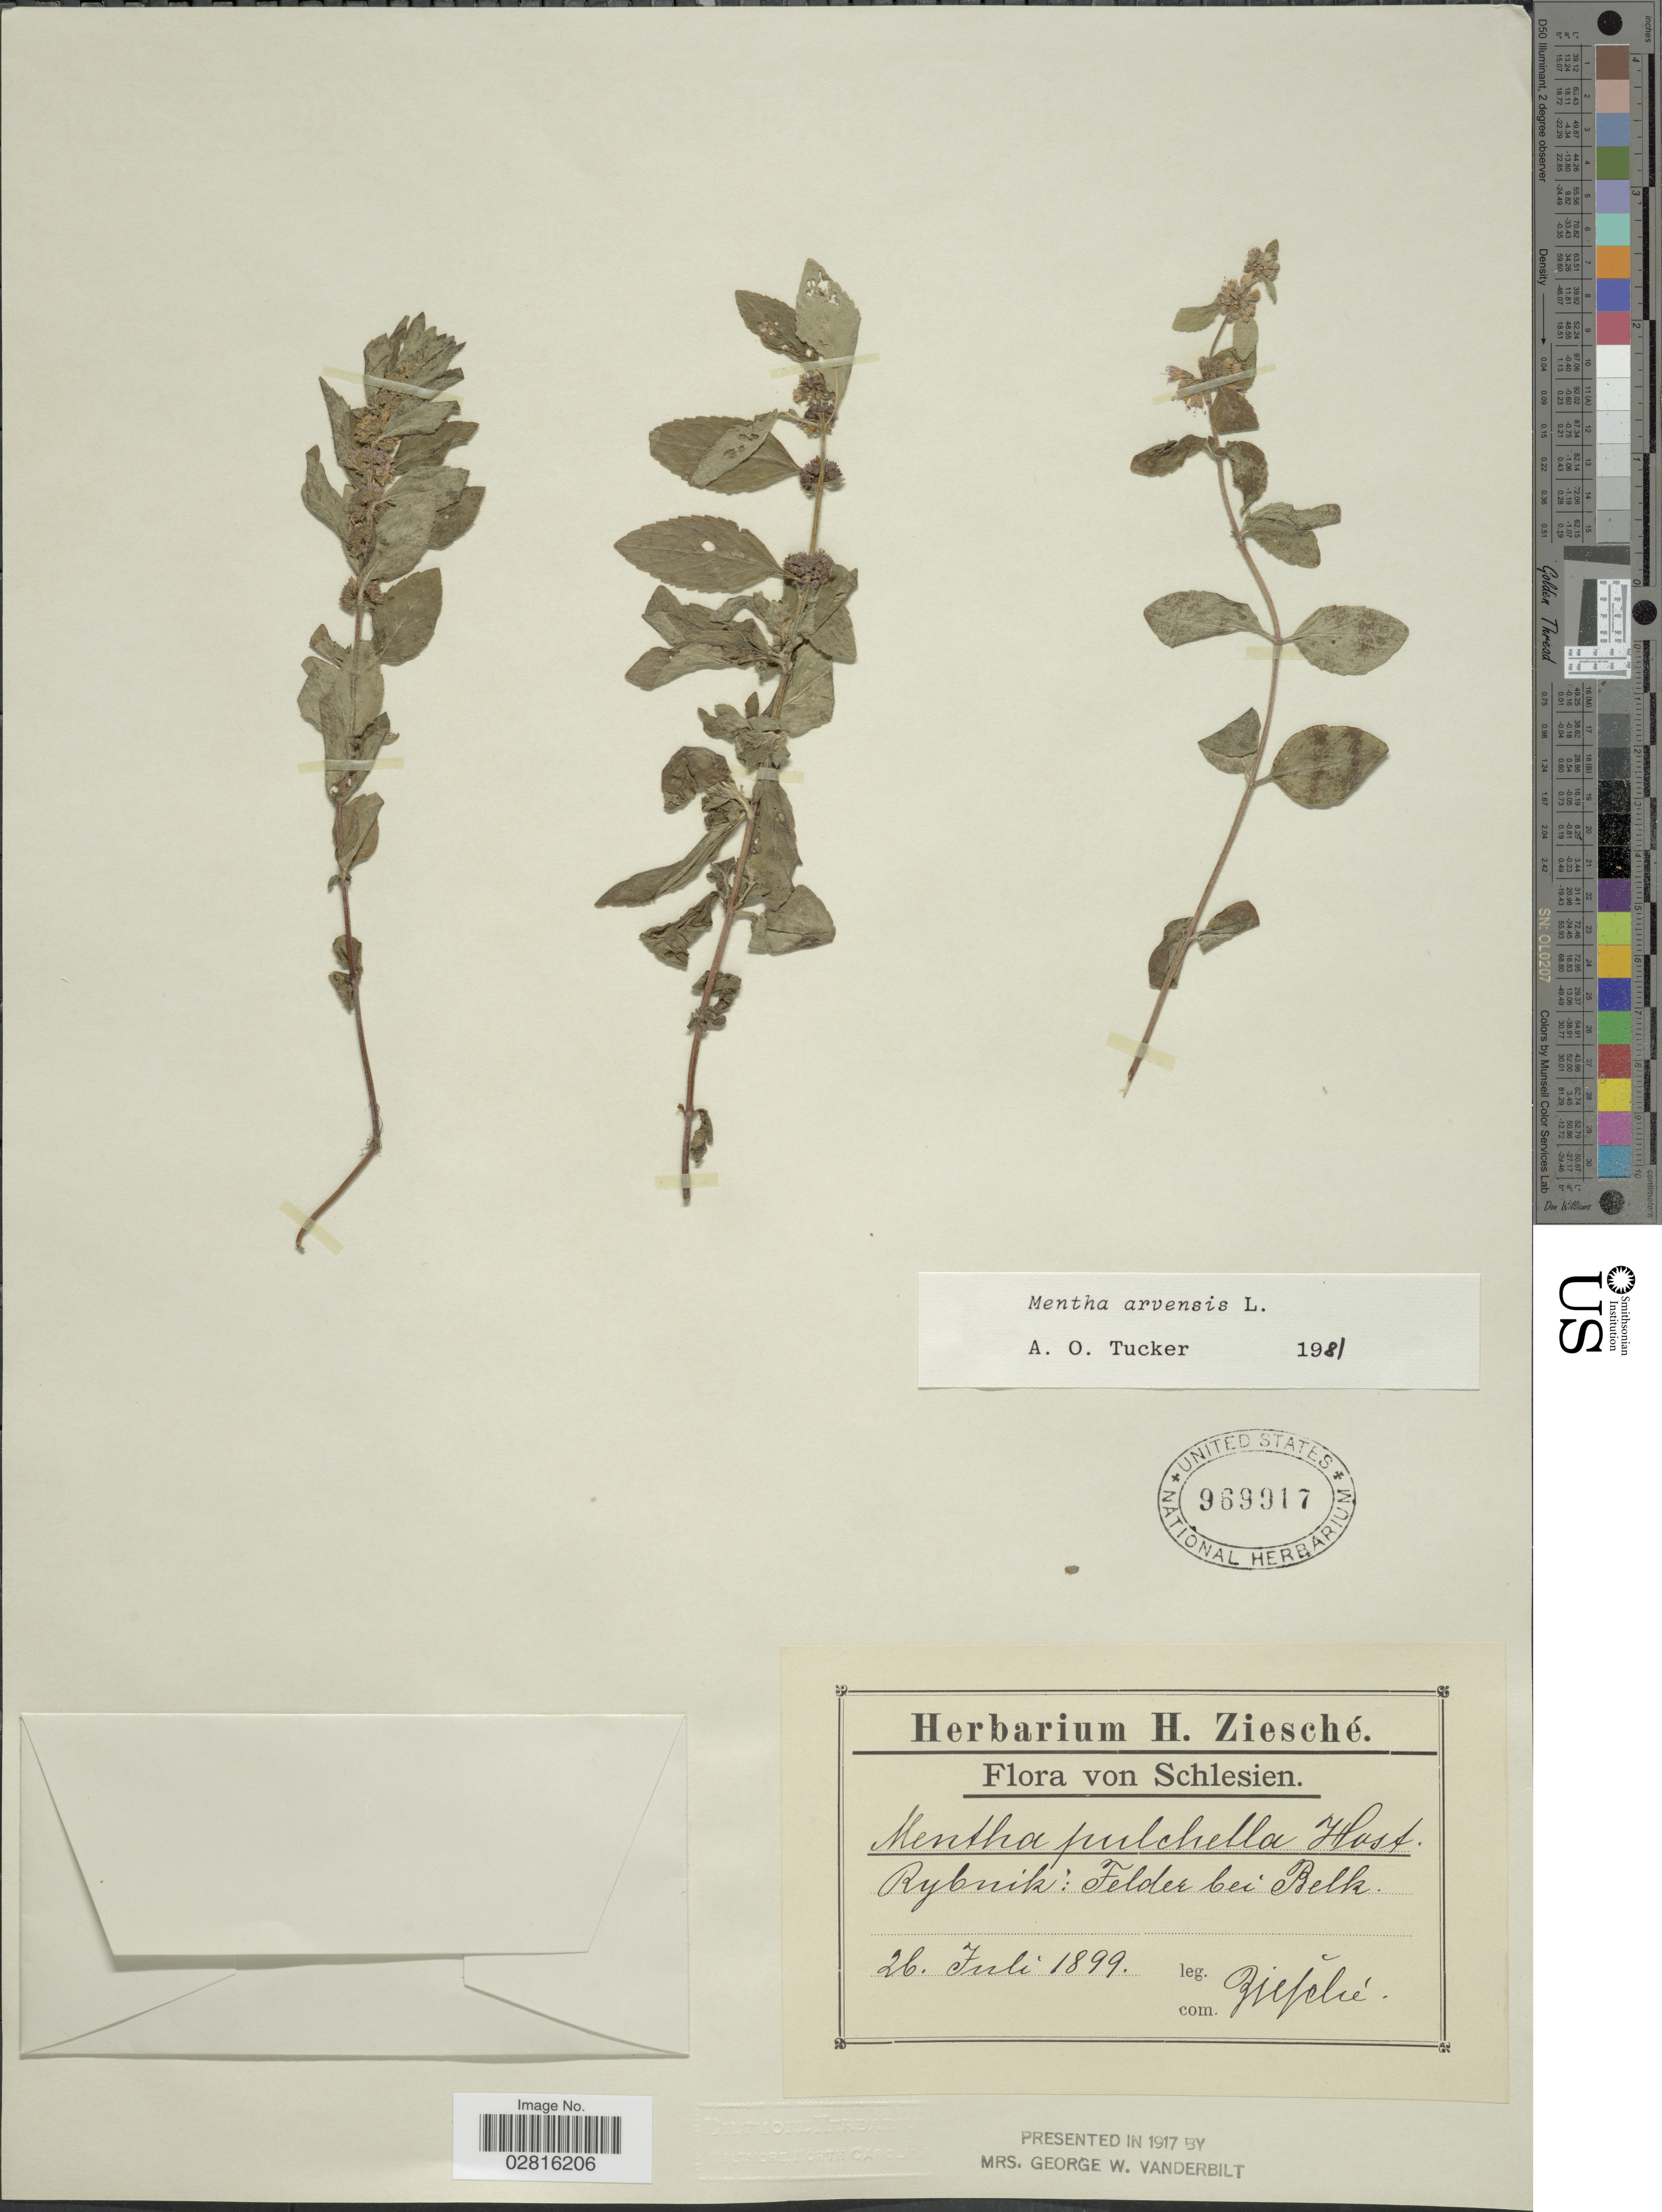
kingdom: Plantae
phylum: Tracheophyta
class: Magnoliopsida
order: Lamiales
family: Lamiaceae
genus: Mentha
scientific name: Mentha arvensis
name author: L.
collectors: H. Ziesché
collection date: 1899-07-26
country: Poland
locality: Schlesien. Rybnik: Felder bei Belk.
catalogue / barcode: US 969917